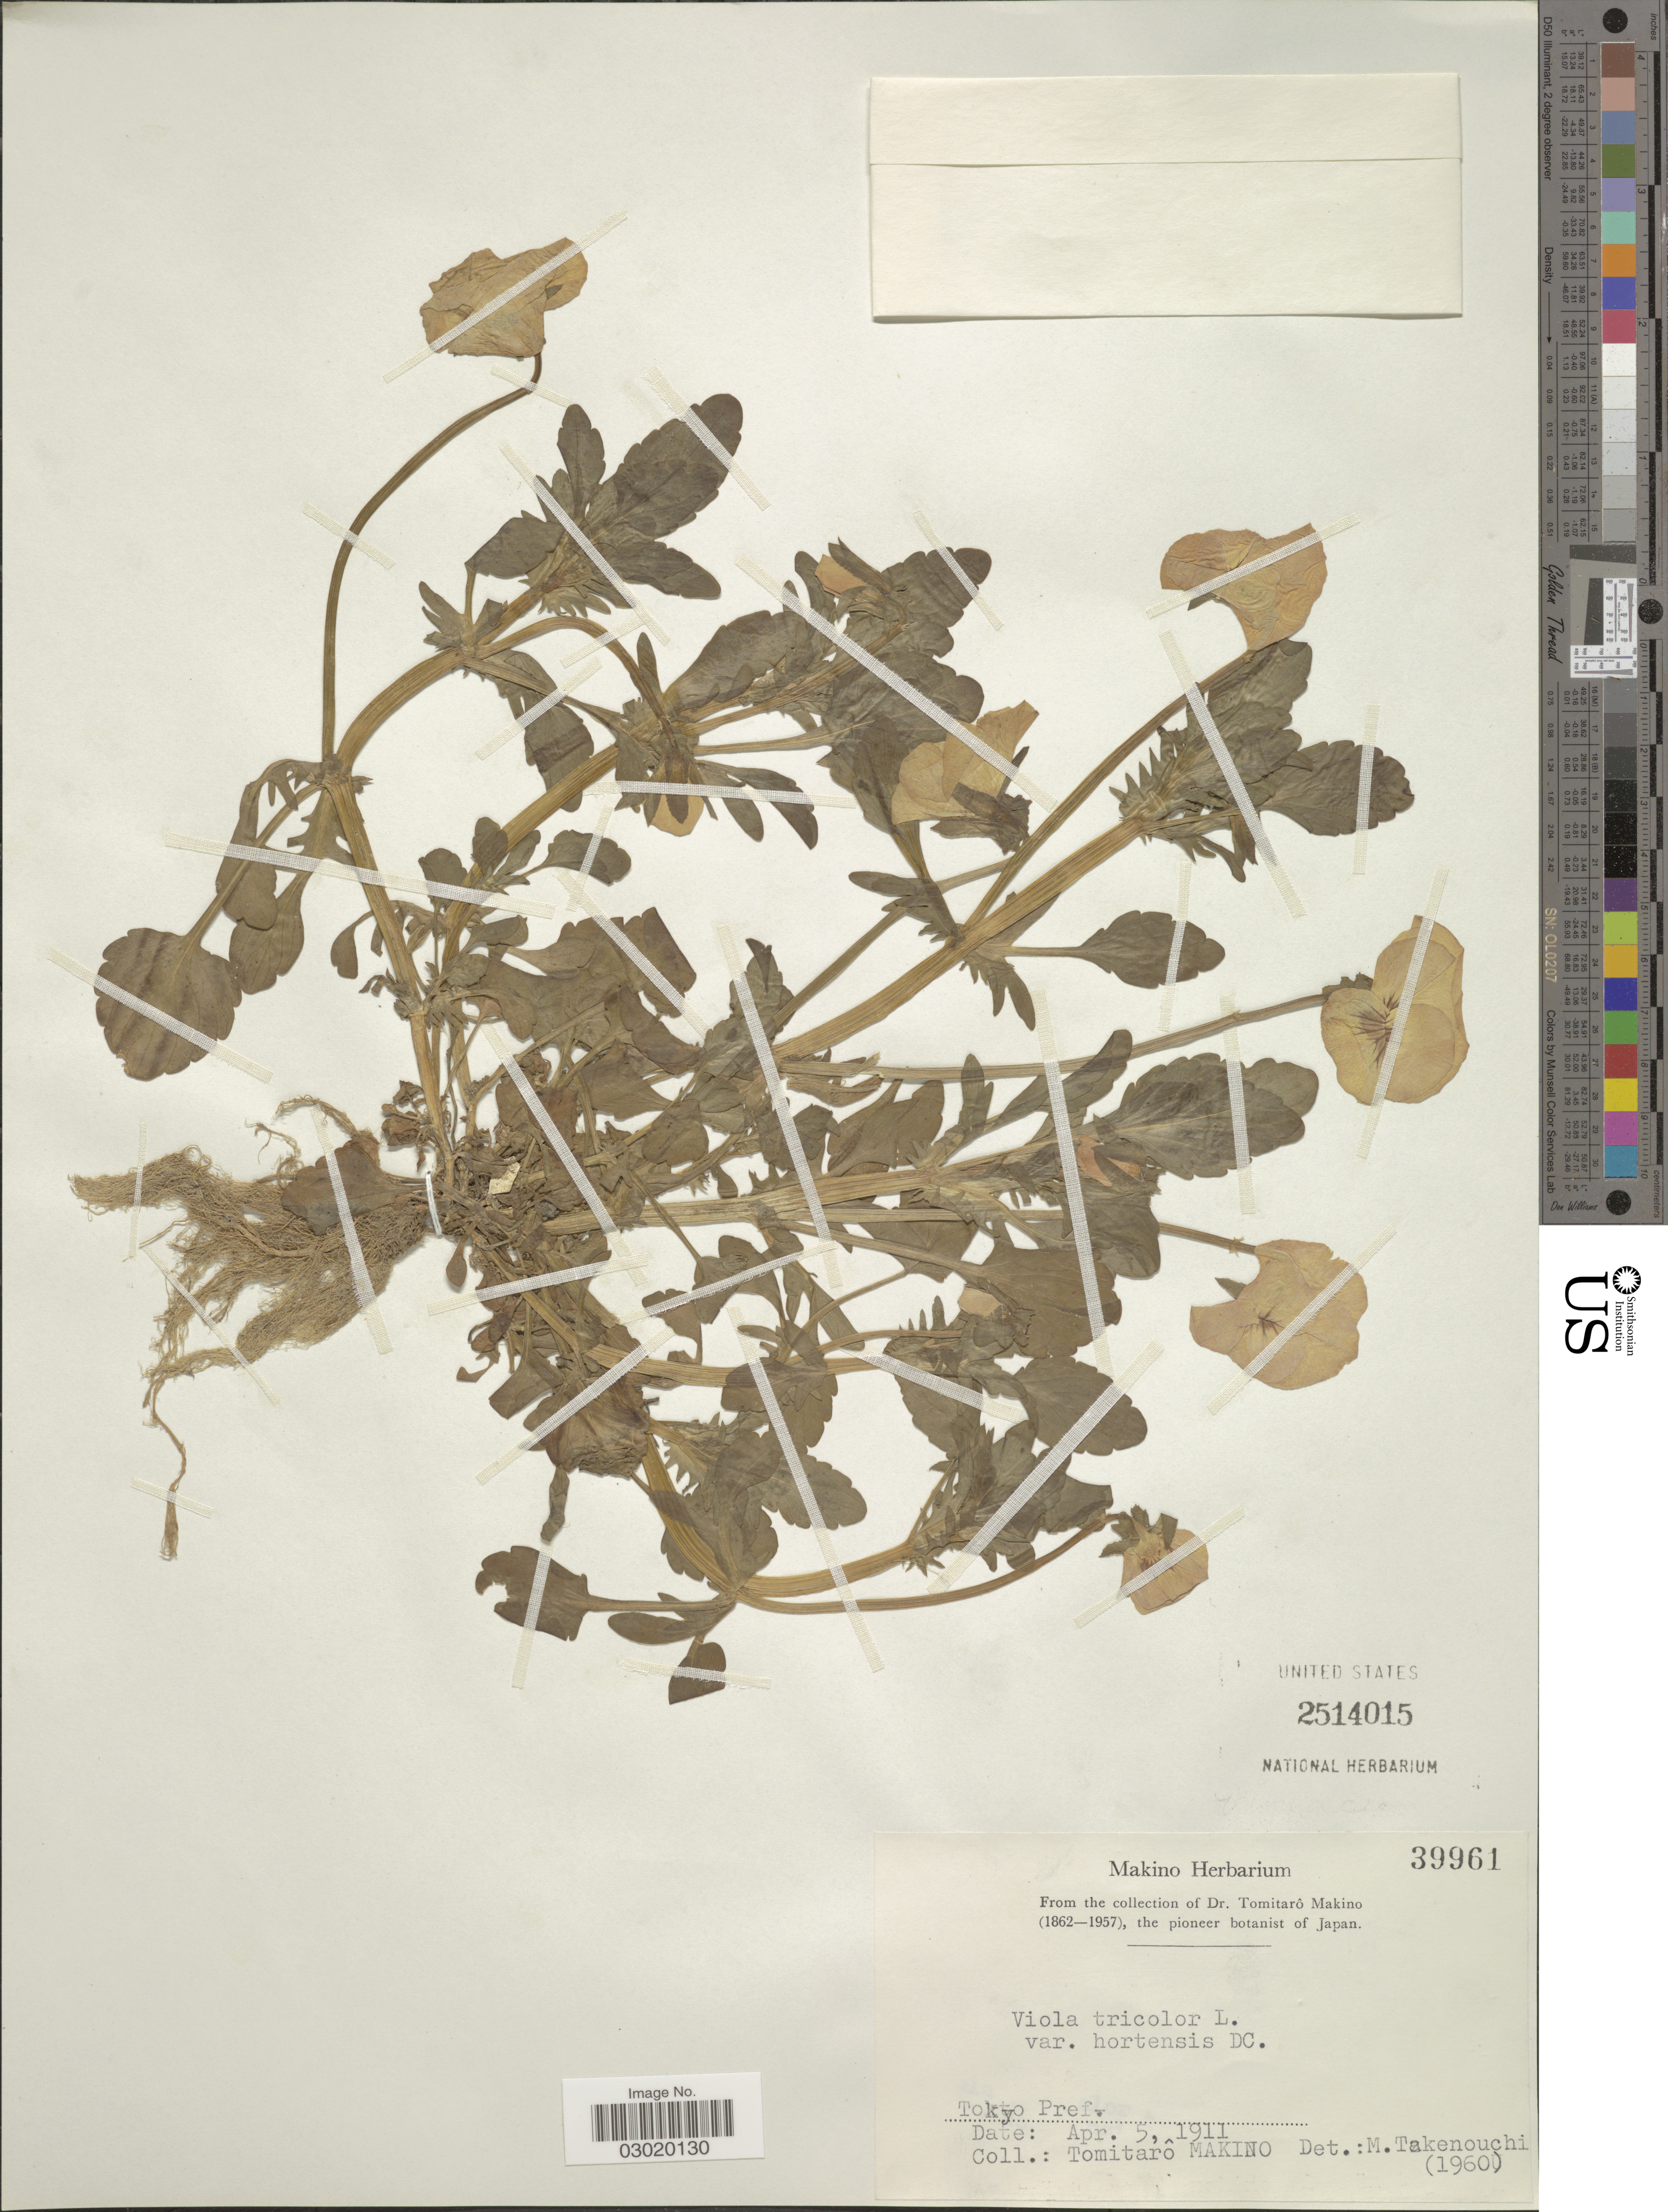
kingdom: Plantae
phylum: Tracheophyta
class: Magnoliopsida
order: Malpighiales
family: Violaceae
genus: Viola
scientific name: Viola tricolor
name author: L.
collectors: T. Makino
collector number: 39961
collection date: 1911-04-05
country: Japan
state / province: Tokyo, Federal City of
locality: Tokyo Pref.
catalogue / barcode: US 2514015